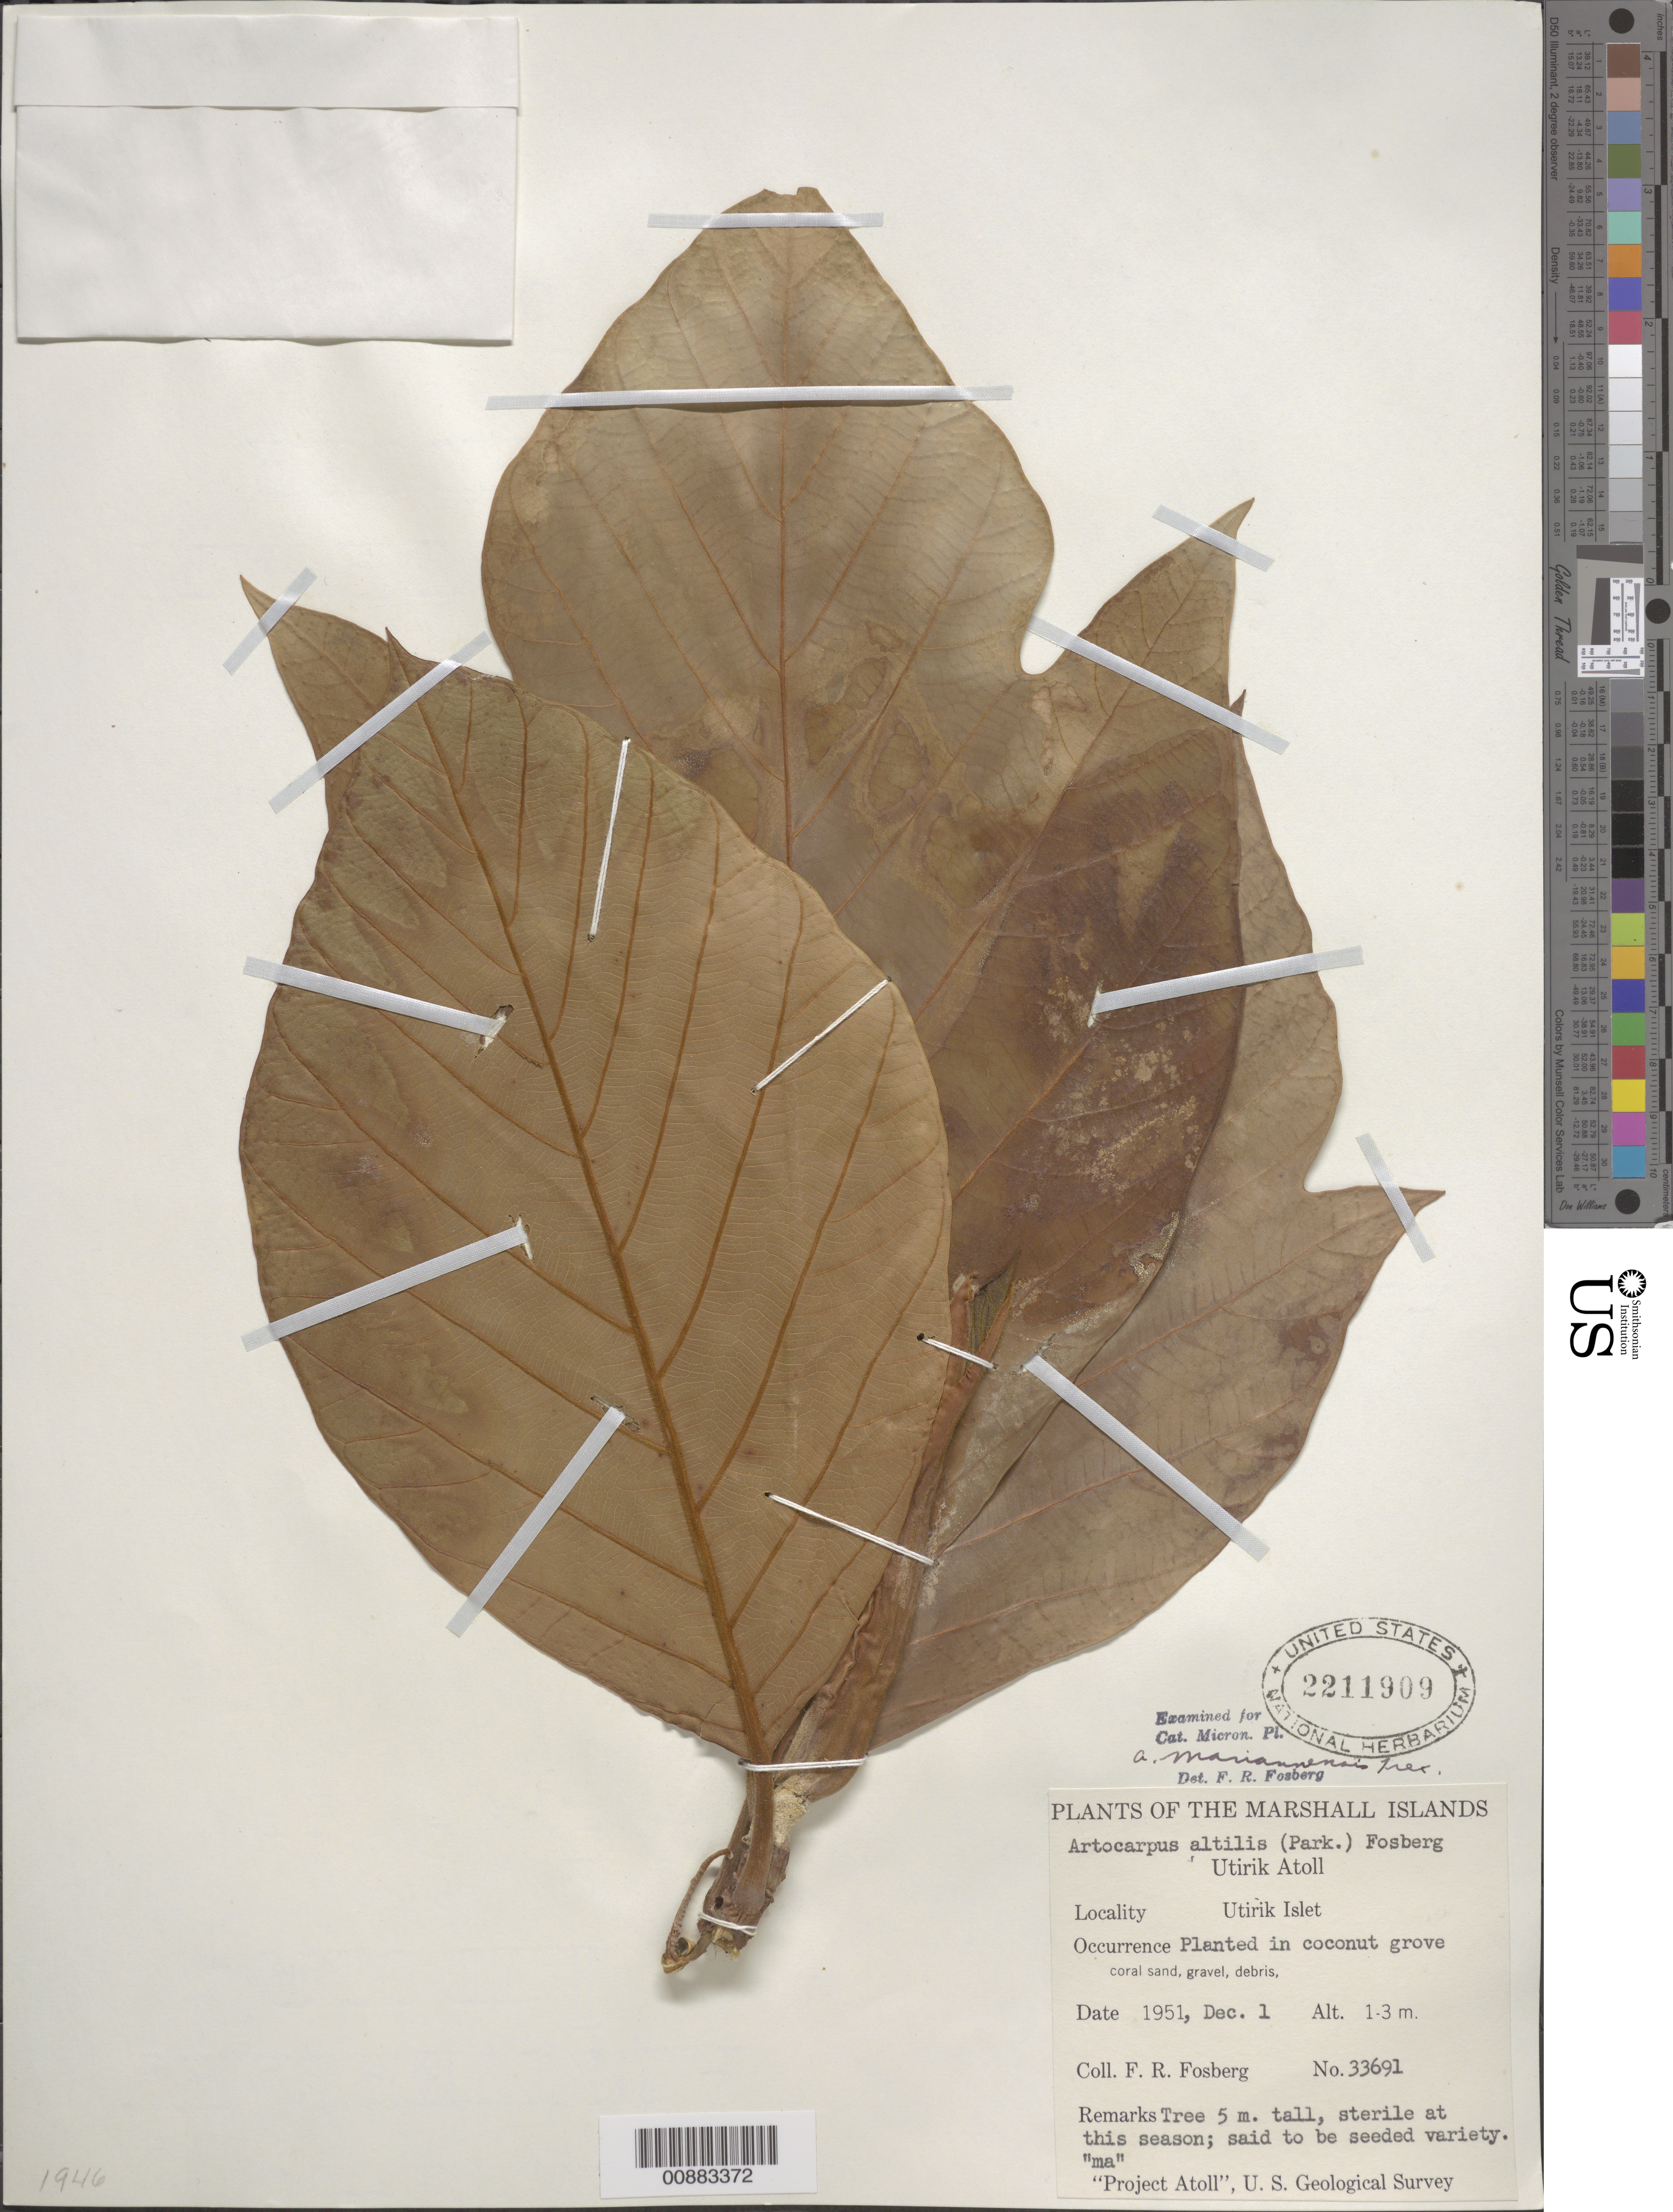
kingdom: Plantae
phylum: Tracheophyta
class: Magnoliopsida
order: Rosales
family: Moraceae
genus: Artocarpus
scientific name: Artocarpus mariannensis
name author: Trécul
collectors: F. R. Fosberg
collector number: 33691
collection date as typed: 01 Dec 1951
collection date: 1951-12-01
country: Marshall Islands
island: Utrik [Utirik] Atoll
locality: Utirik Islet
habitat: Planted in coconut grove; coral sand, gravel, debris.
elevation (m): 1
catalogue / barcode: US 2211909